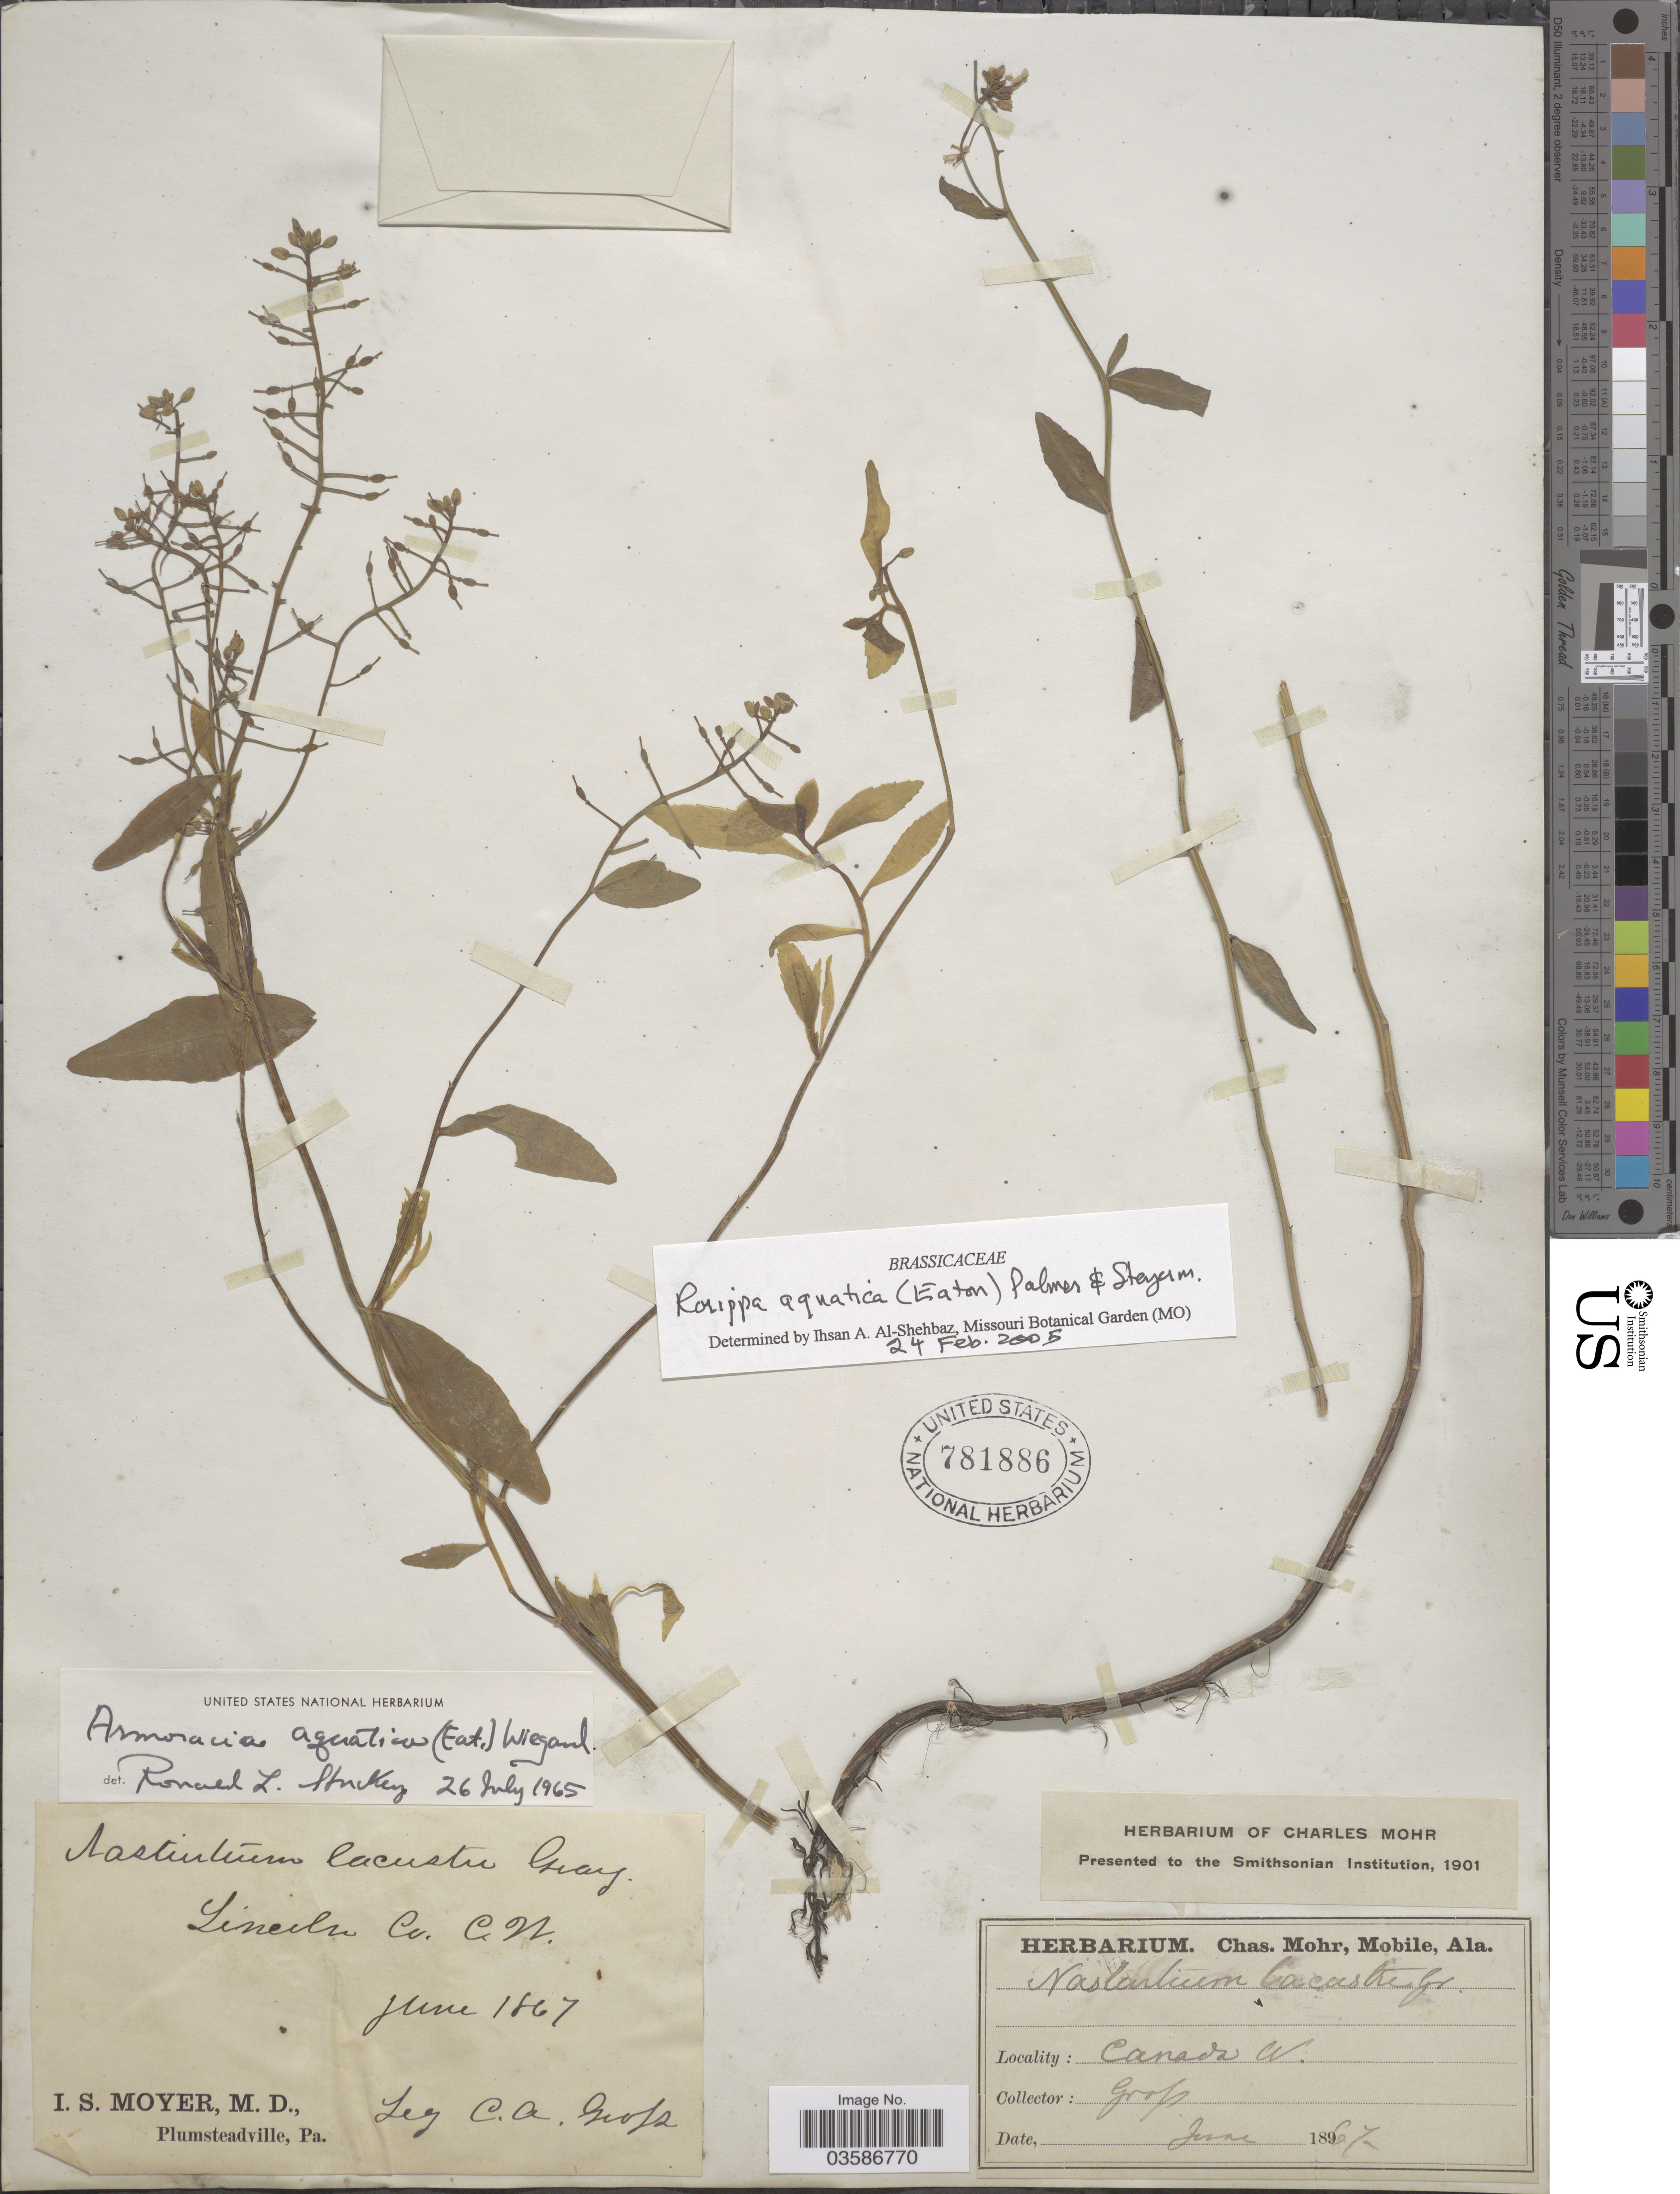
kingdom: Plantae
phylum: Tracheophyta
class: Magnoliopsida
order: Brassicales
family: Brassicaceae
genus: Rorippa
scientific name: Rorippa aquatica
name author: (Eaton) E.J. Palmer & Steyerm.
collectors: C. Grofs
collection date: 1867-06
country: Canada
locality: Lincoln Co. Canada W.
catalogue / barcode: US 781886